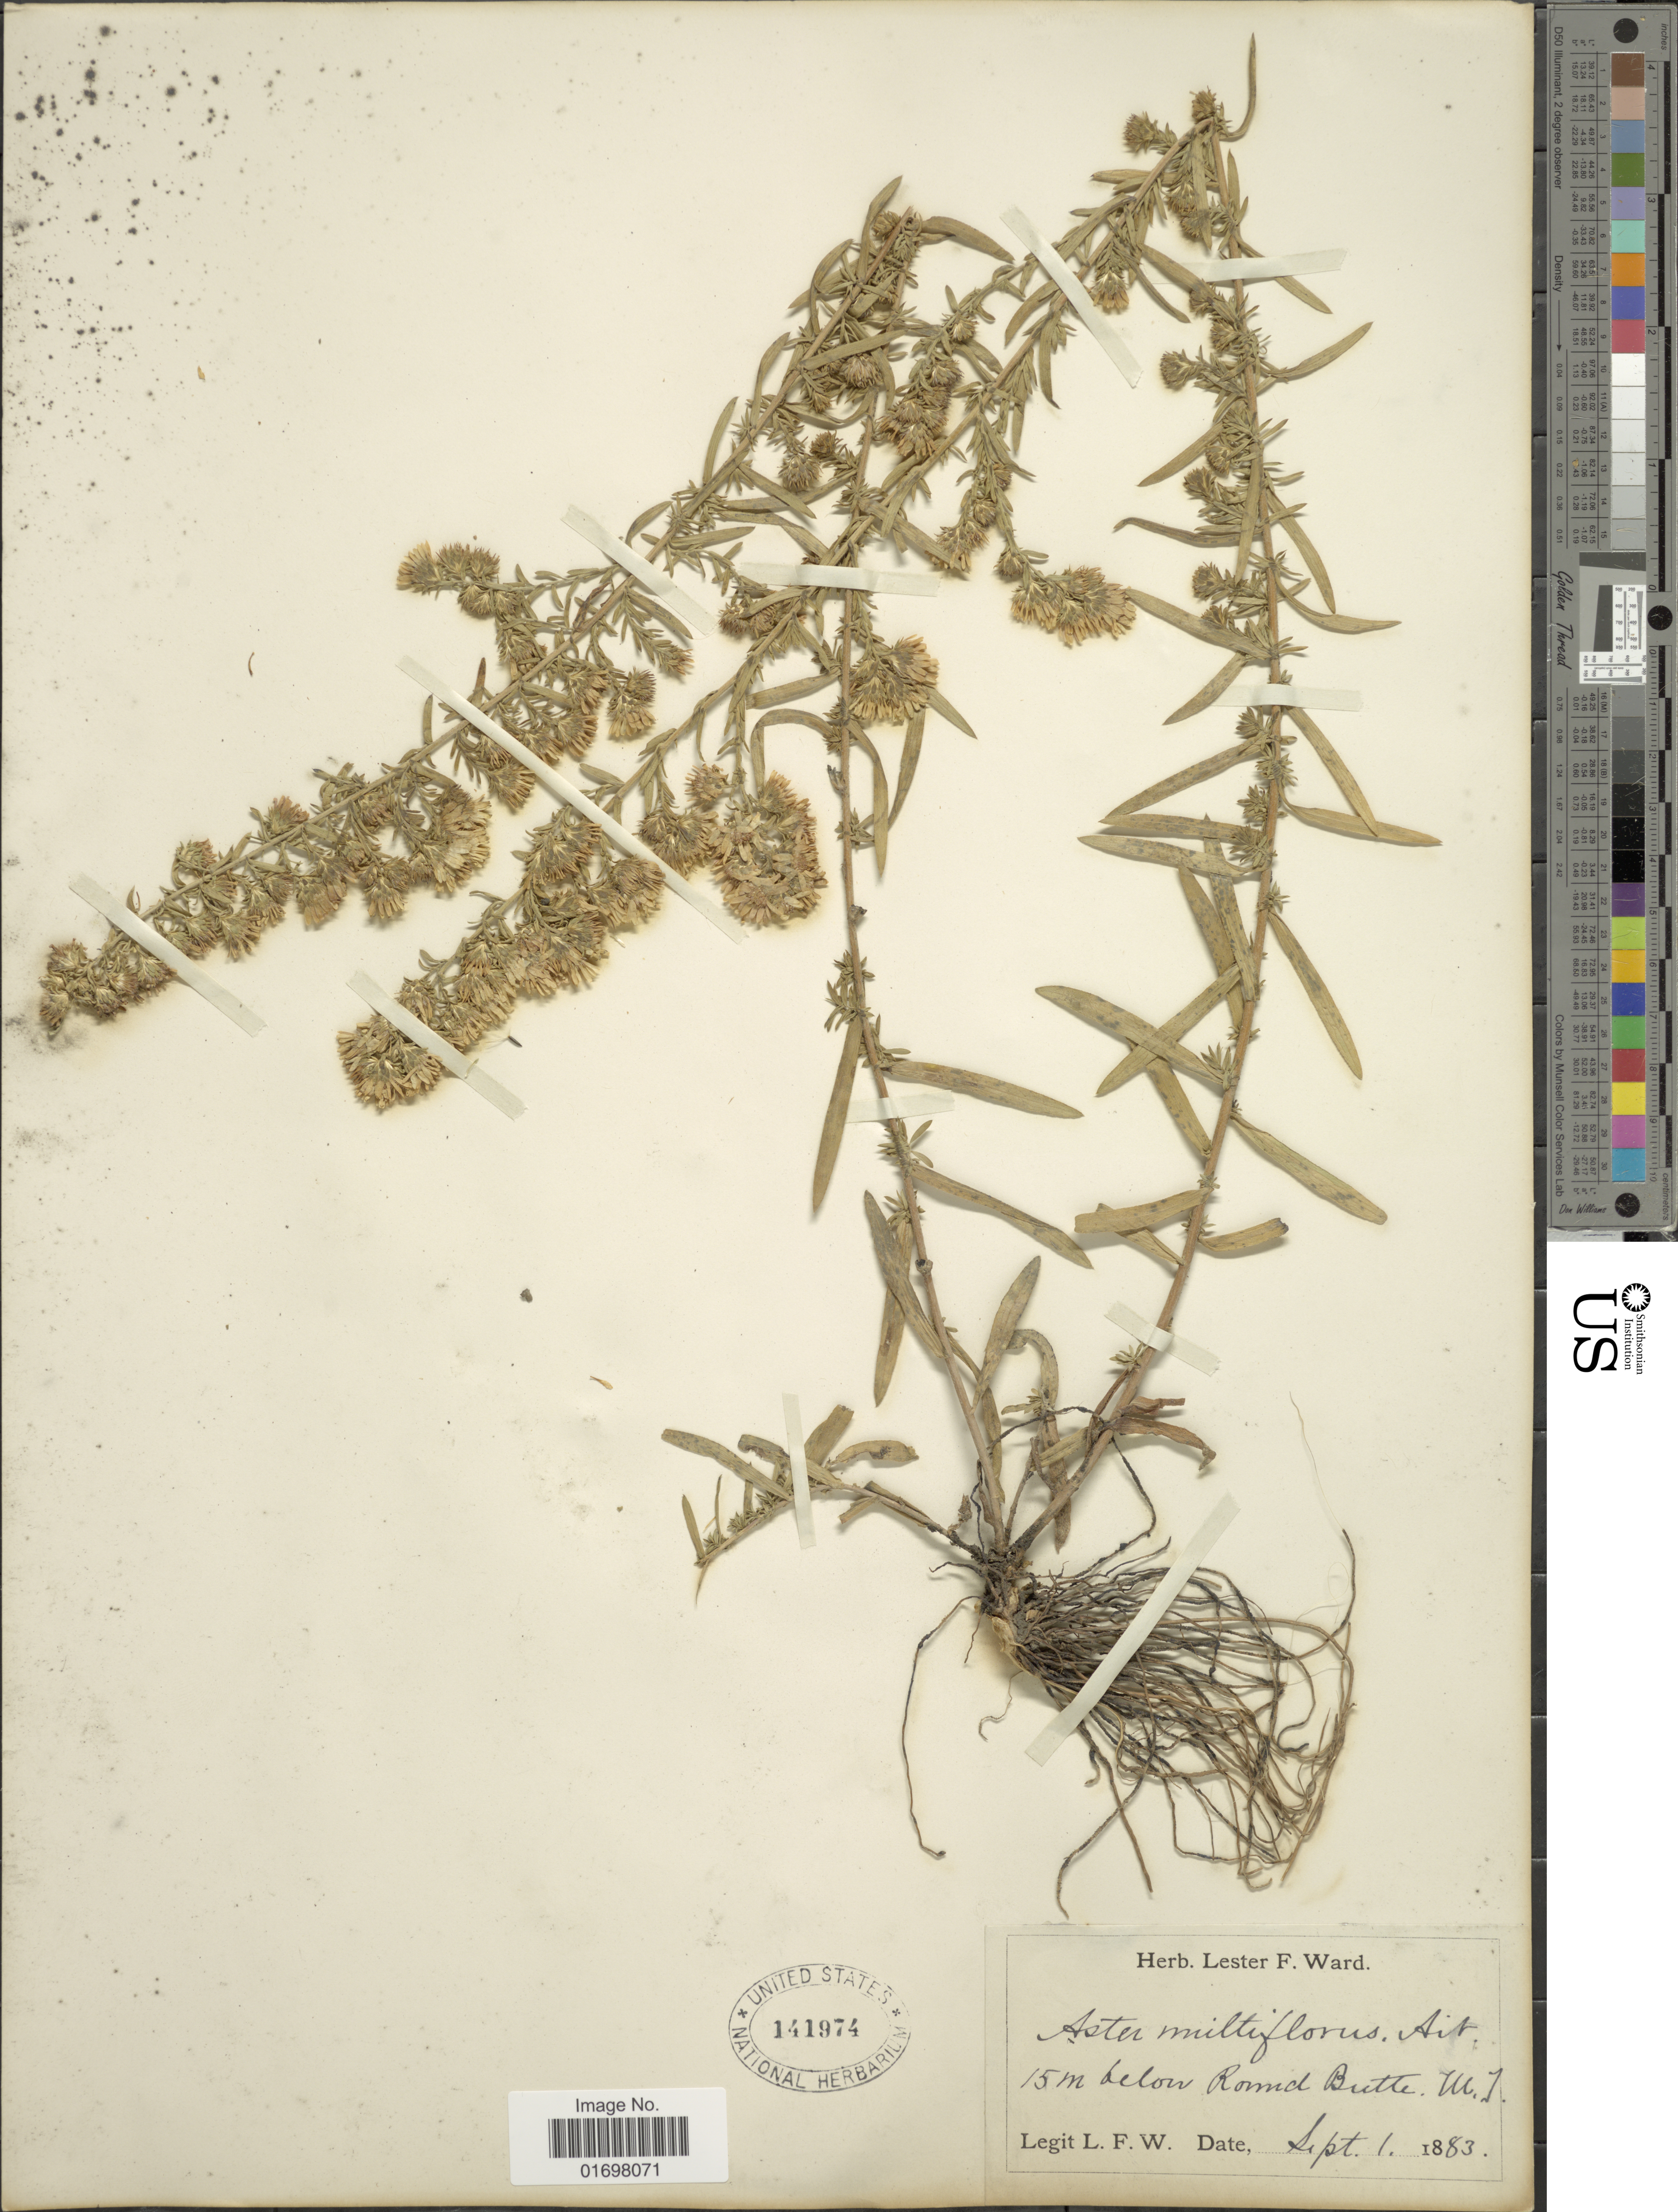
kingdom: Plantae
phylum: Tracheophyta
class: Magnoliopsida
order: Asterales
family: Asteraceae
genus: Symphyotrichum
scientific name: Symphyotrichum falcatum var. commutatum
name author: (Torr. & A. Gray) G.L. Nesom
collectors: L. F. Ward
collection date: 1883-09-01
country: United States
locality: Below Round Butte M.J.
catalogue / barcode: US 141974